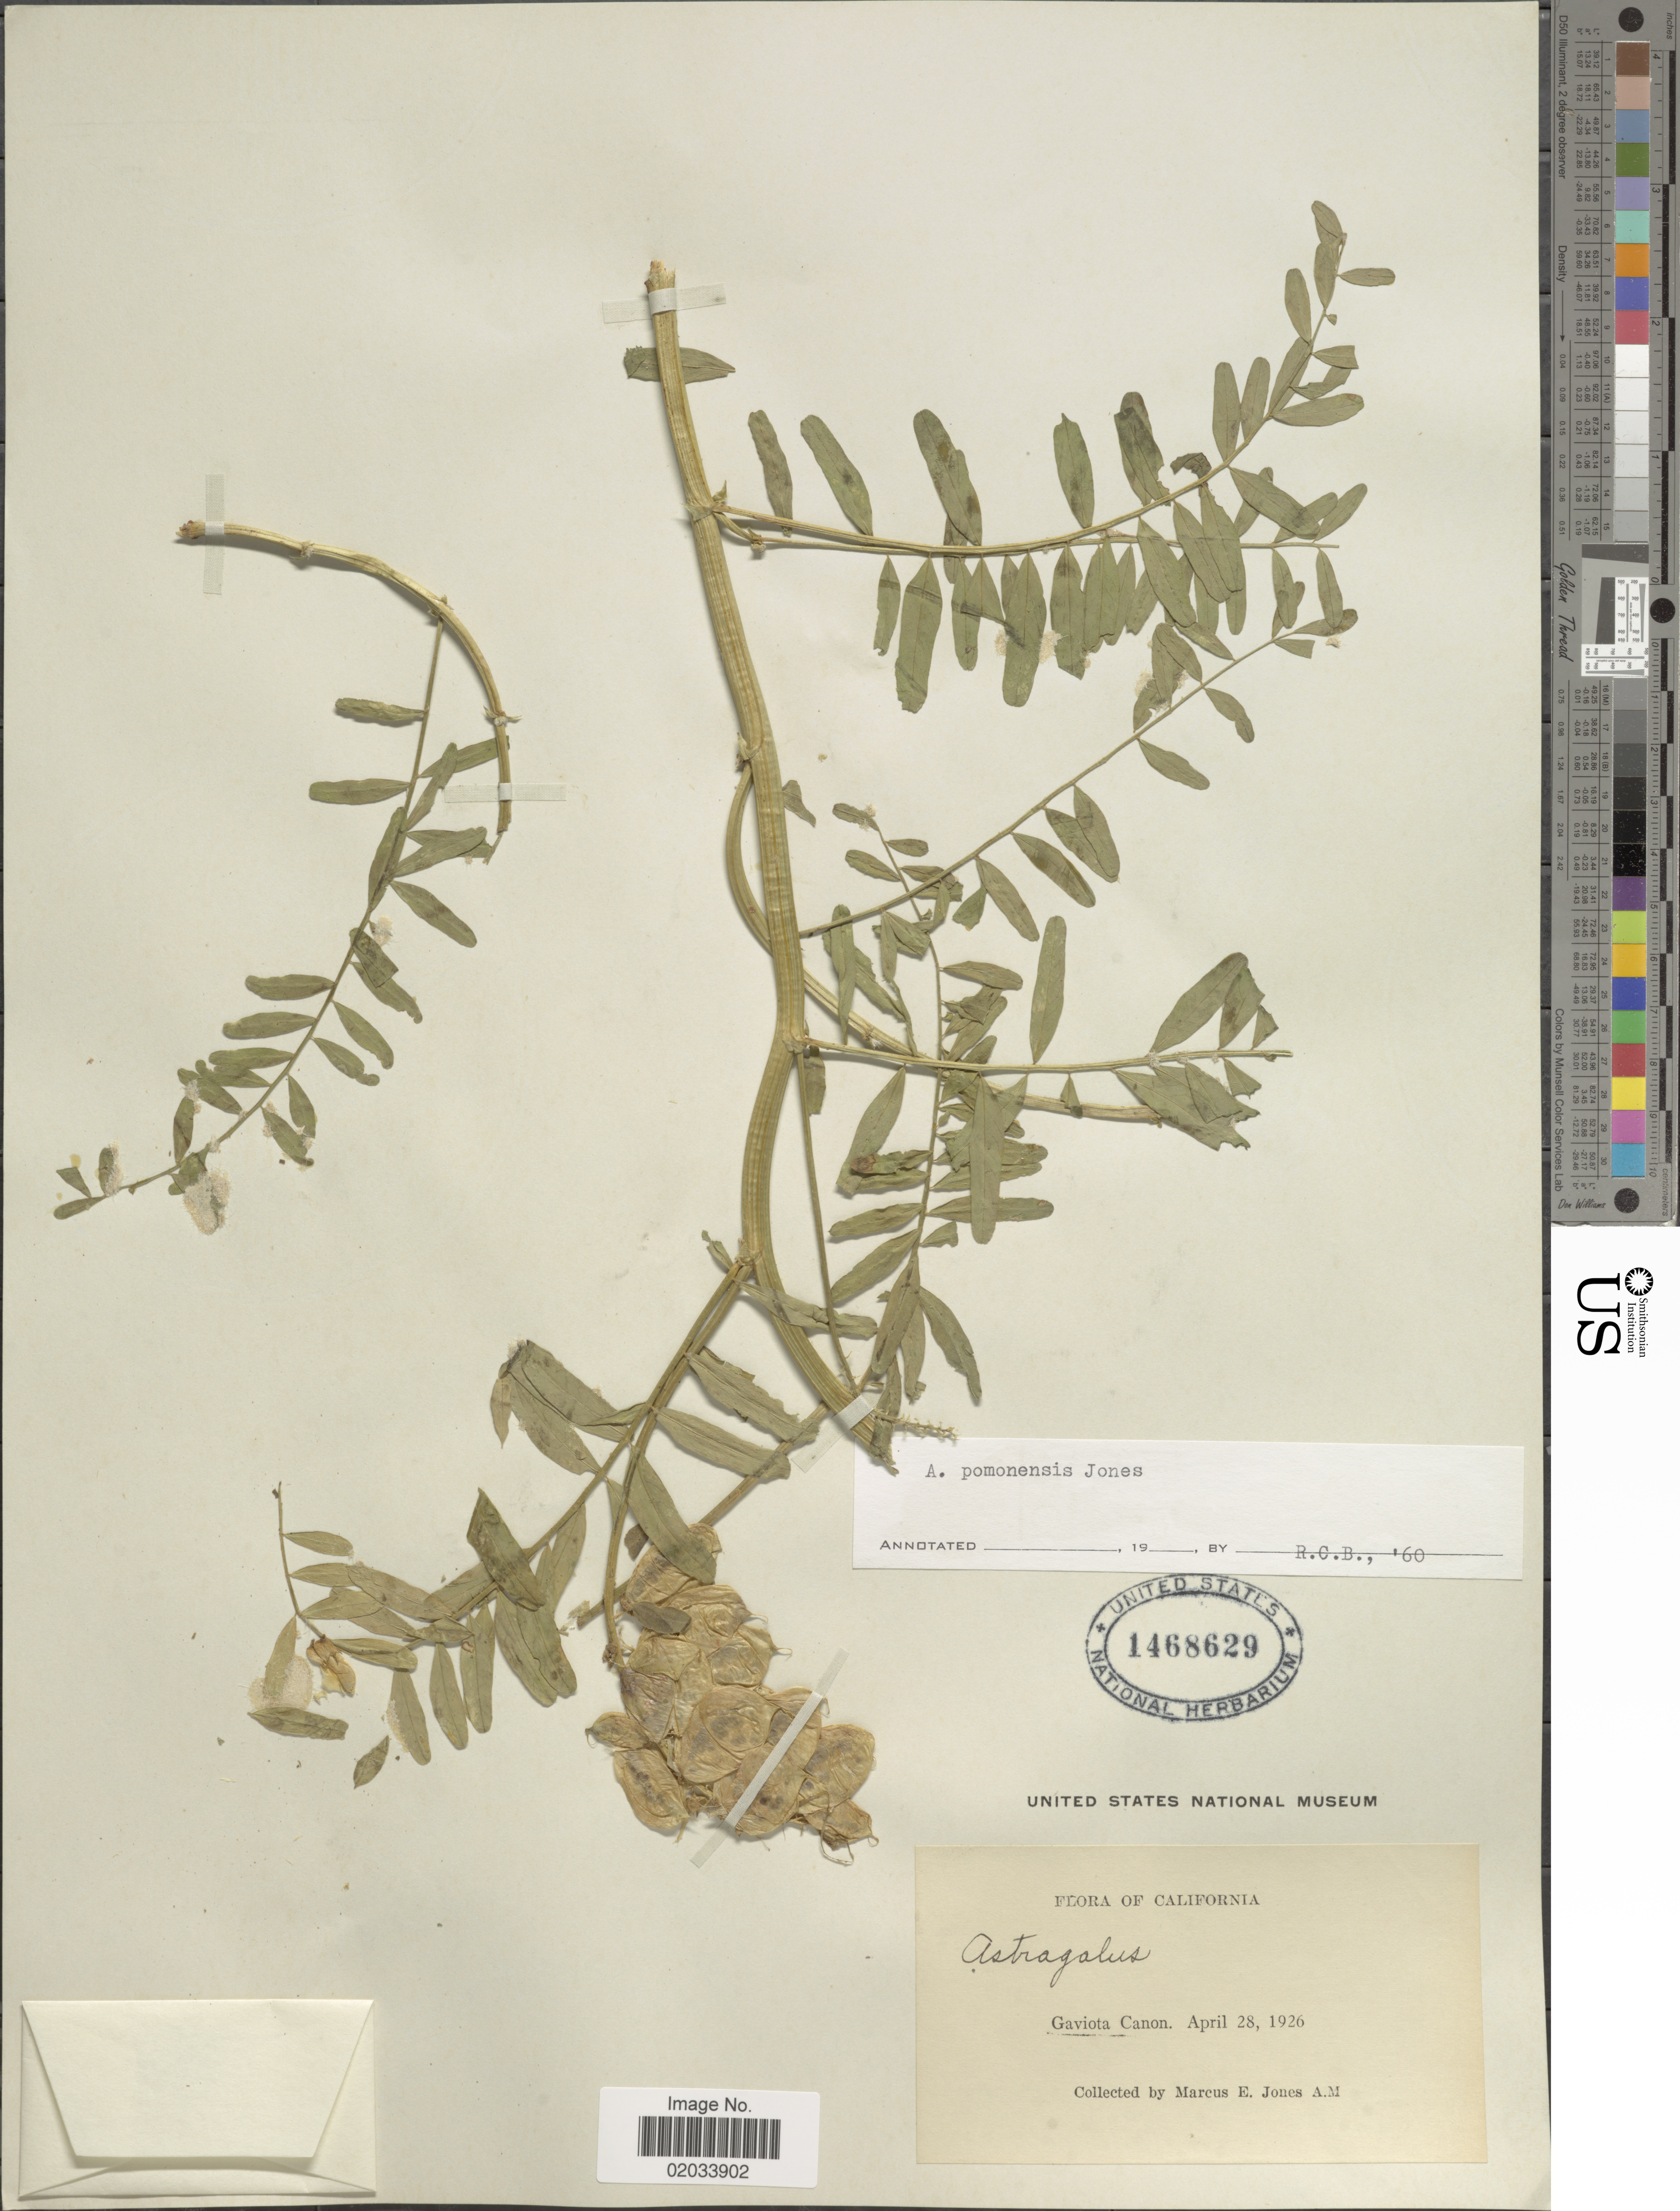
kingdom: Plantae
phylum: Tracheophyta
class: Magnoliopsida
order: Fabales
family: Fabaceae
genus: Astragalus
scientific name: Astragalus pomonensis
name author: M.E. Jones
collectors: M. E. Jones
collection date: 1926-04-28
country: United States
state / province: California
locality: Gaviota Canon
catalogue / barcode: US 1468629